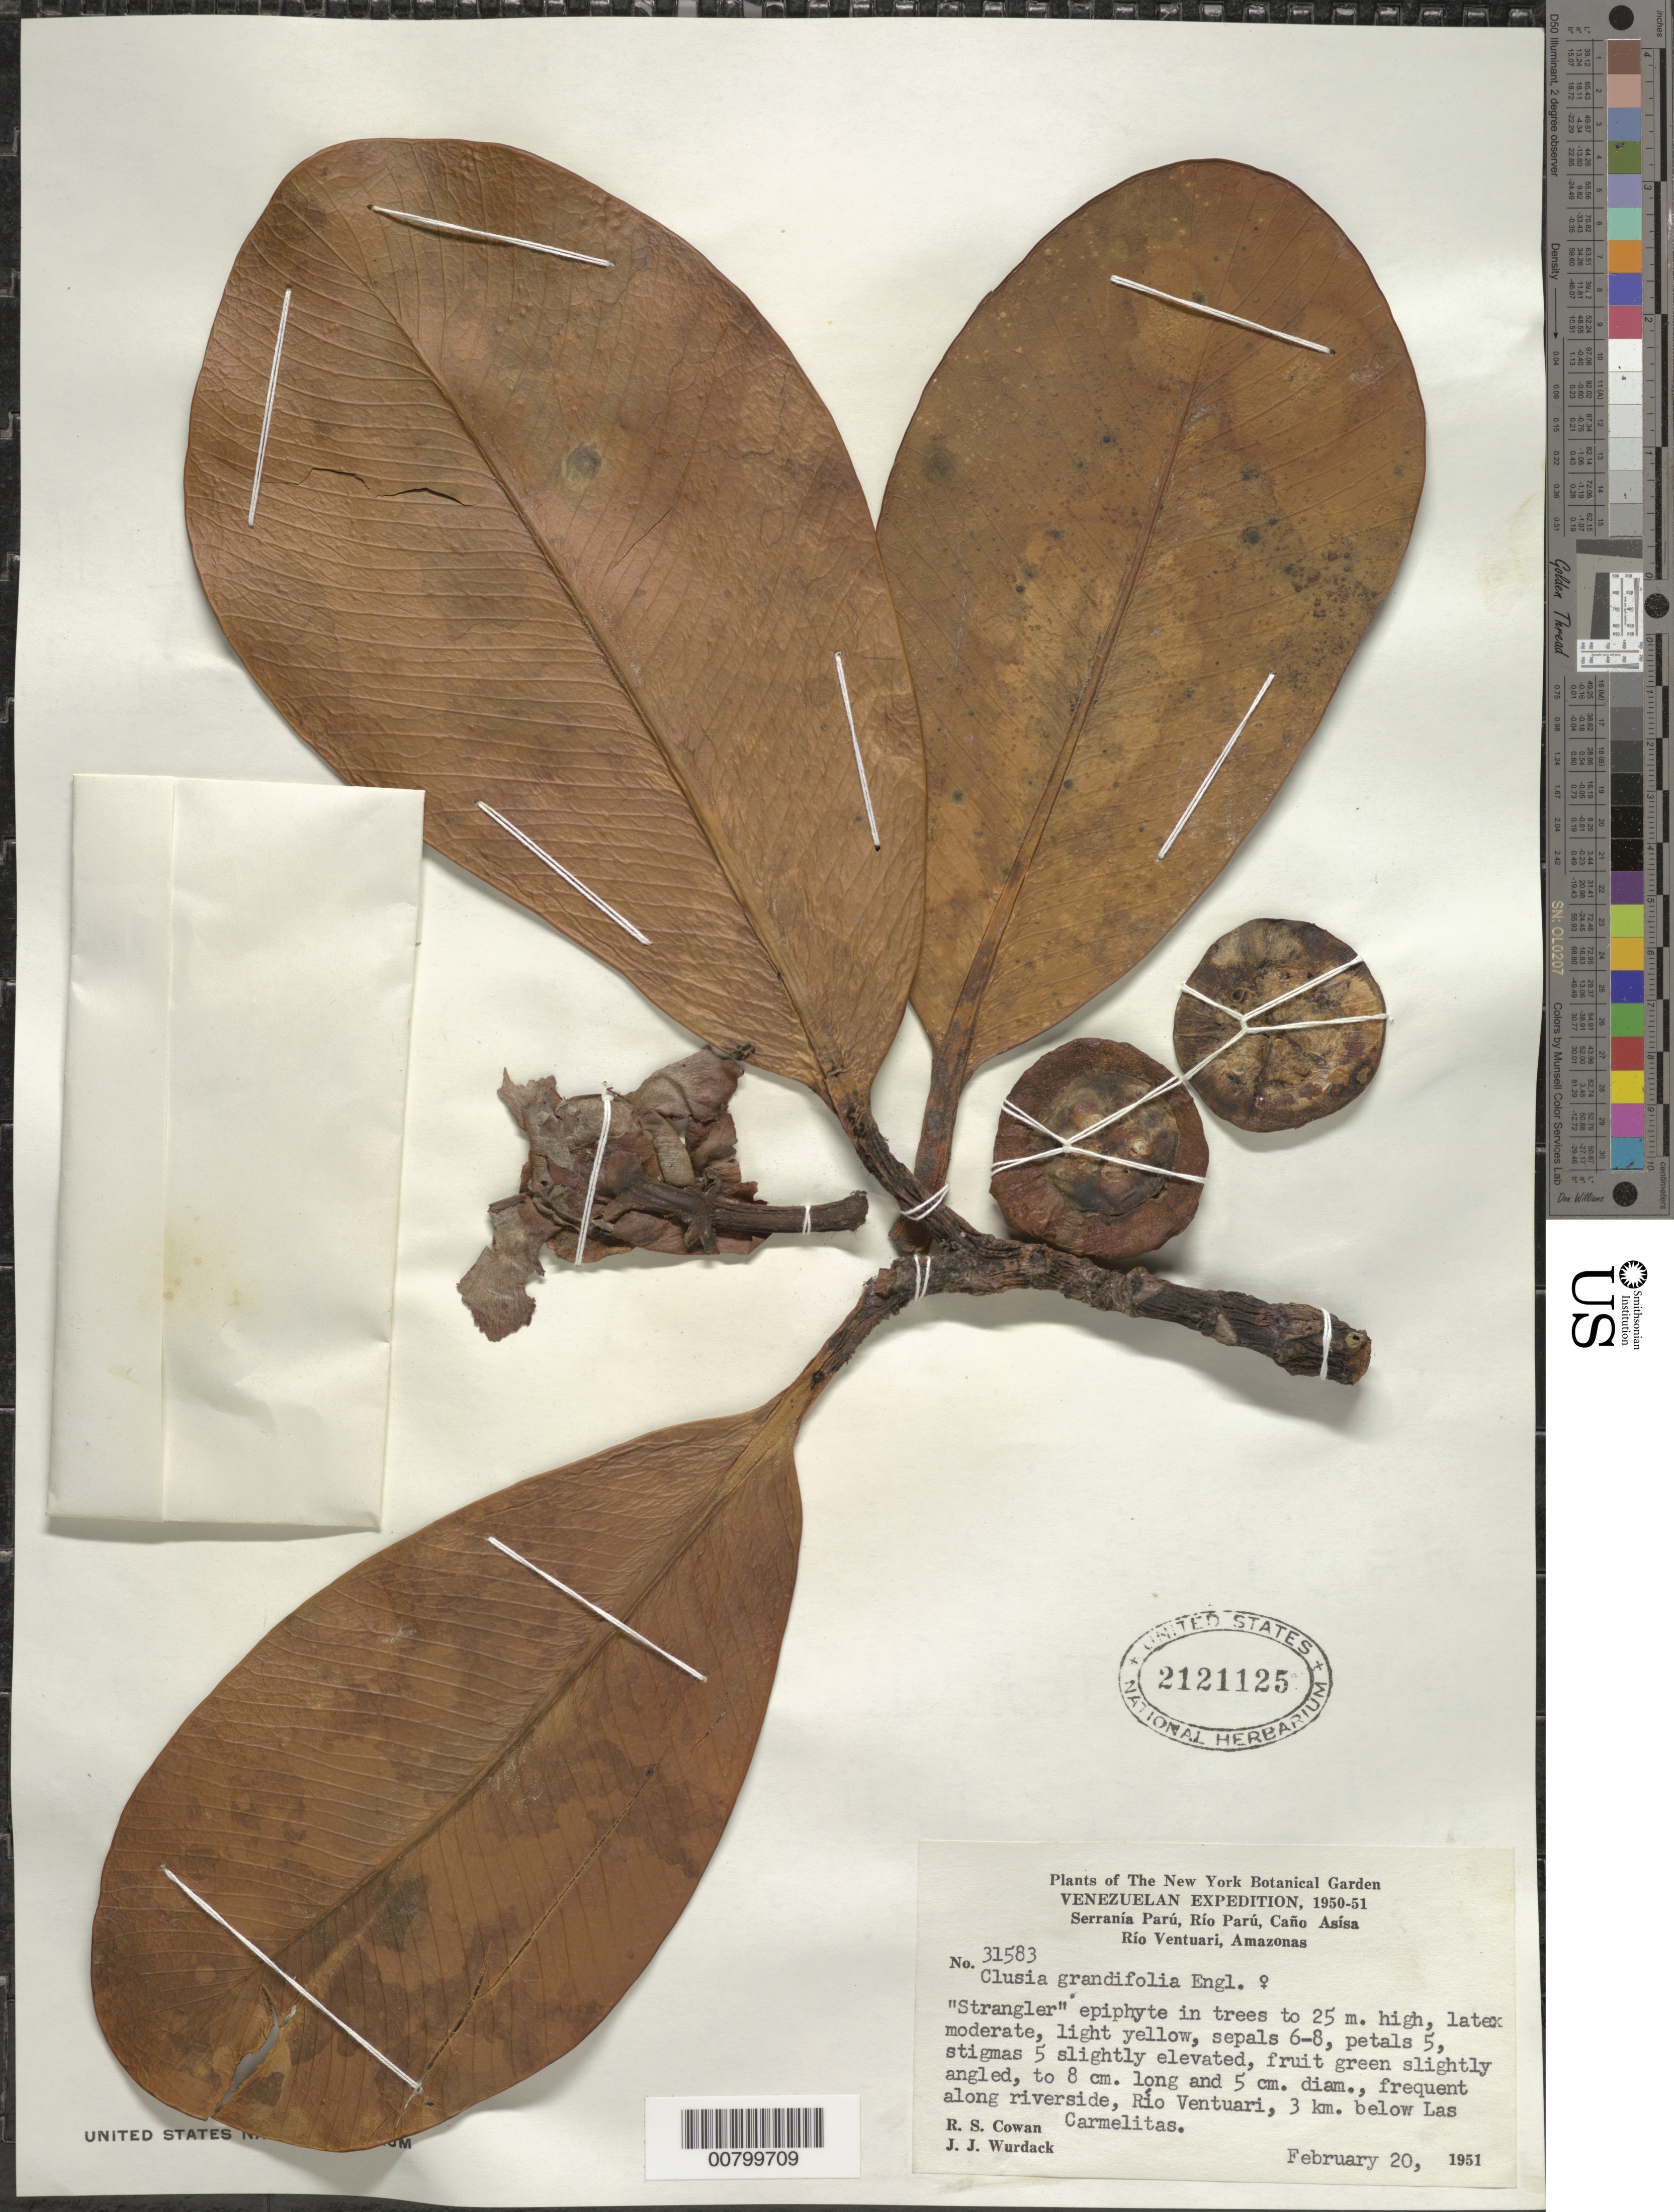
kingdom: Plantae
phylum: Tracheophyta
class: Magnoliopsida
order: Malpighiales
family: Clusiaceae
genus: Clusia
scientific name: Clusia grandifolia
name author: Engl.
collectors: R. S. Cowan & J. J. Wurdack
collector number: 31583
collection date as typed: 20-Feb-51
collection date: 1951-02-20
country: Venezuela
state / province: Amazonas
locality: Río Ventuari, 3 km below Las Carmelitas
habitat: Along river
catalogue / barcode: US 2121125